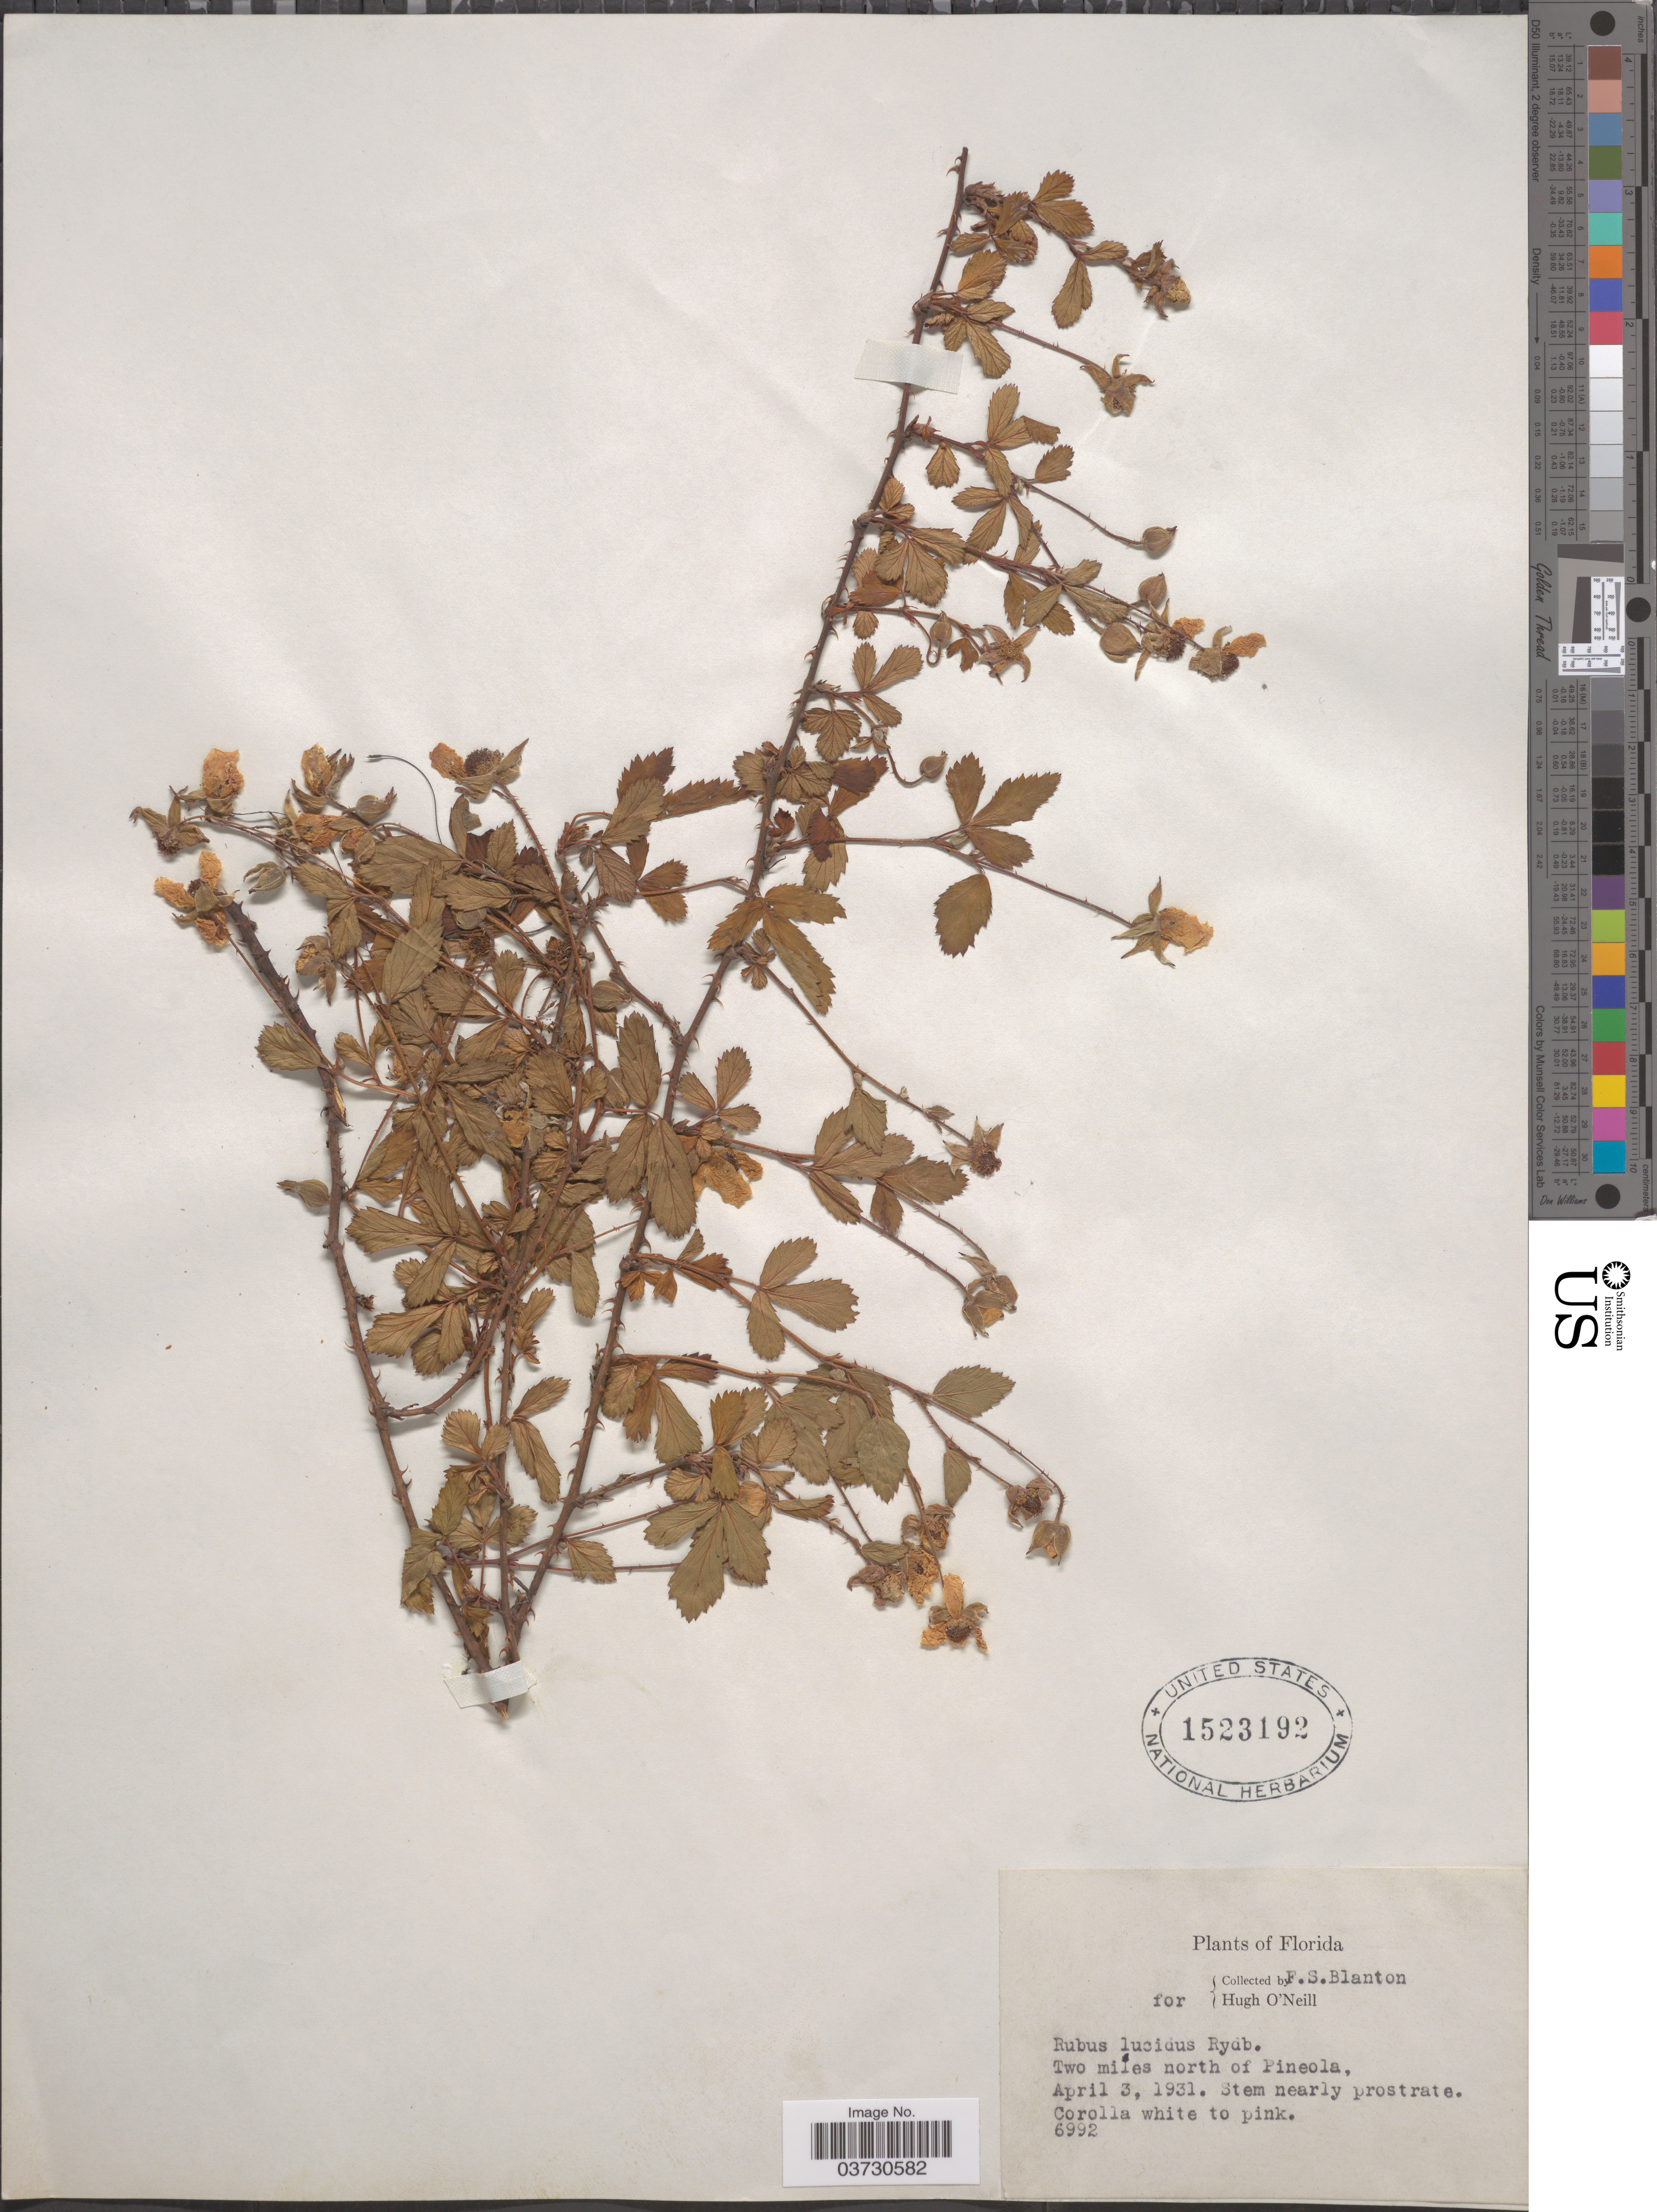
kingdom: Plantae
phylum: Tracheophyta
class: Magnoliopsida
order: Rosales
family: Rosaceae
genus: Rubus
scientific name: Rubus lucidus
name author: Rydb.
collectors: F. S. Blanton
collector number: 6992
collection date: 1931-04-03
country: United States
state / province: Florida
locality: Two miles north of Pineola.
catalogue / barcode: US 1523192